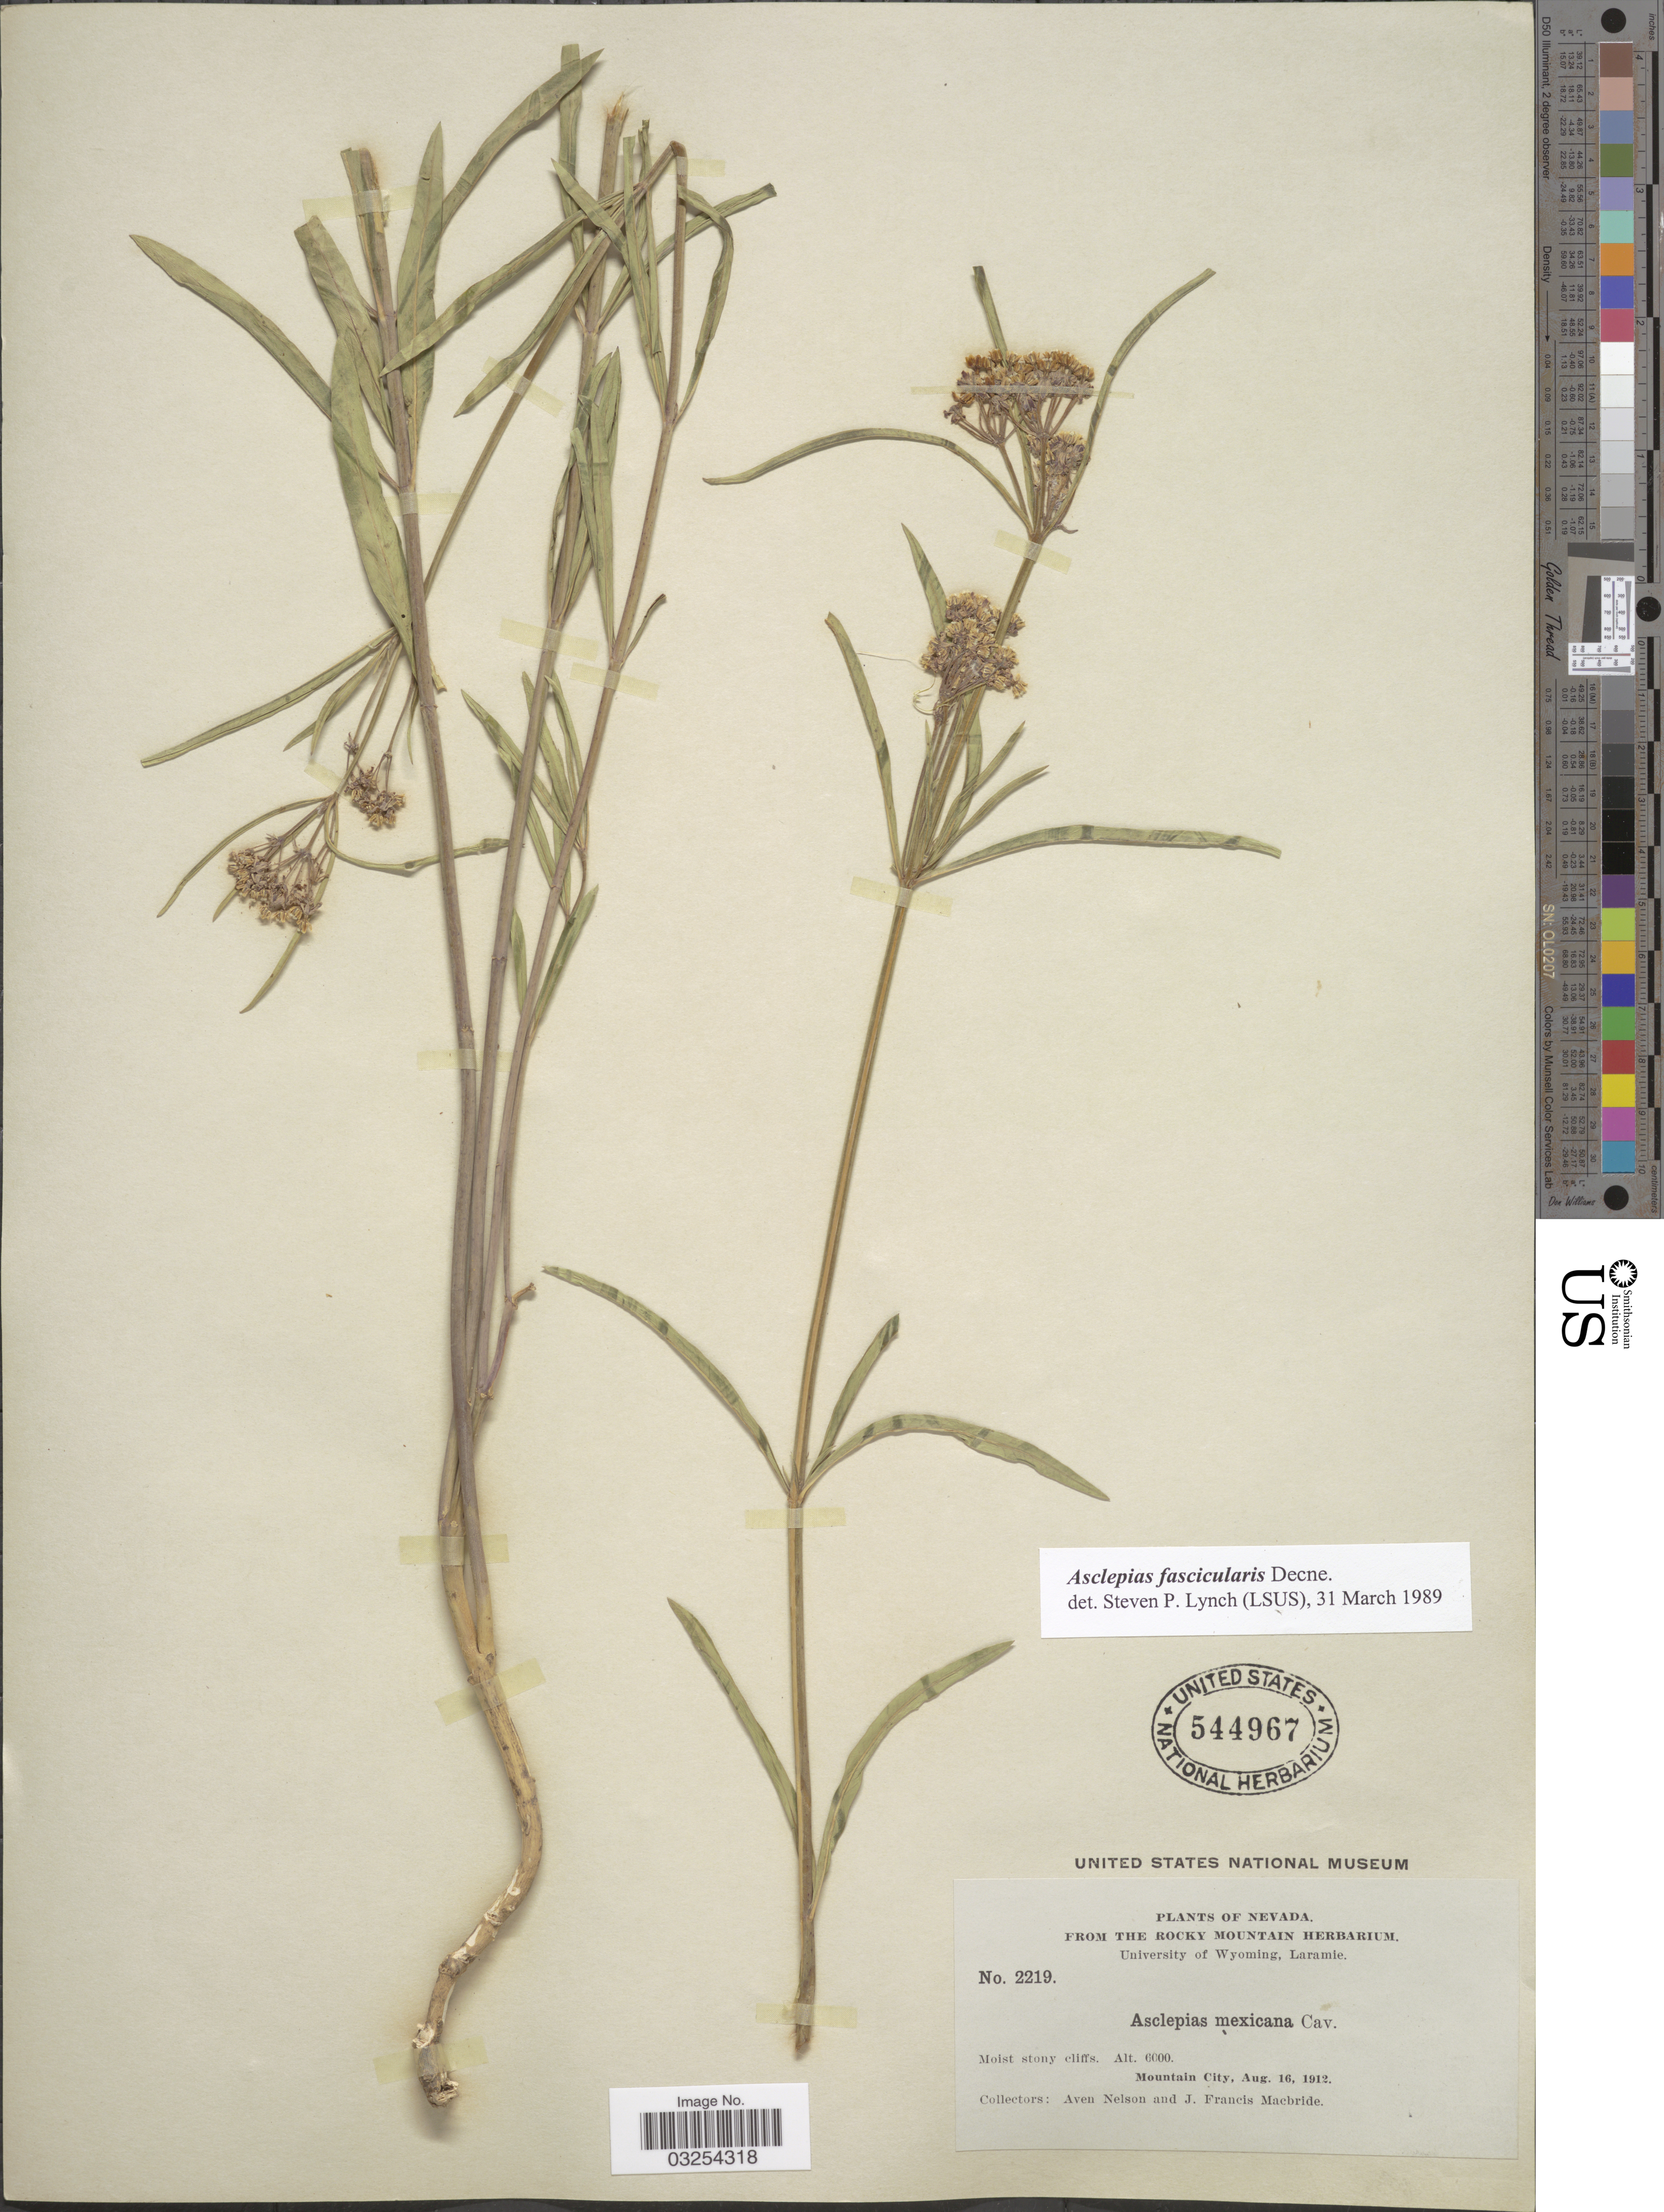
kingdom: Plantae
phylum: Tracheophyta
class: Magnoliopsida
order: Gentianales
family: Apocynaceae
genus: Asclepias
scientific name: Asclepias fascicularis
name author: Decne.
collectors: A. Nelson & J. F. Macbride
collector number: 2219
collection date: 1912-08-16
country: United States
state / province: Nevada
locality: Mountain City.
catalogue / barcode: US 544967